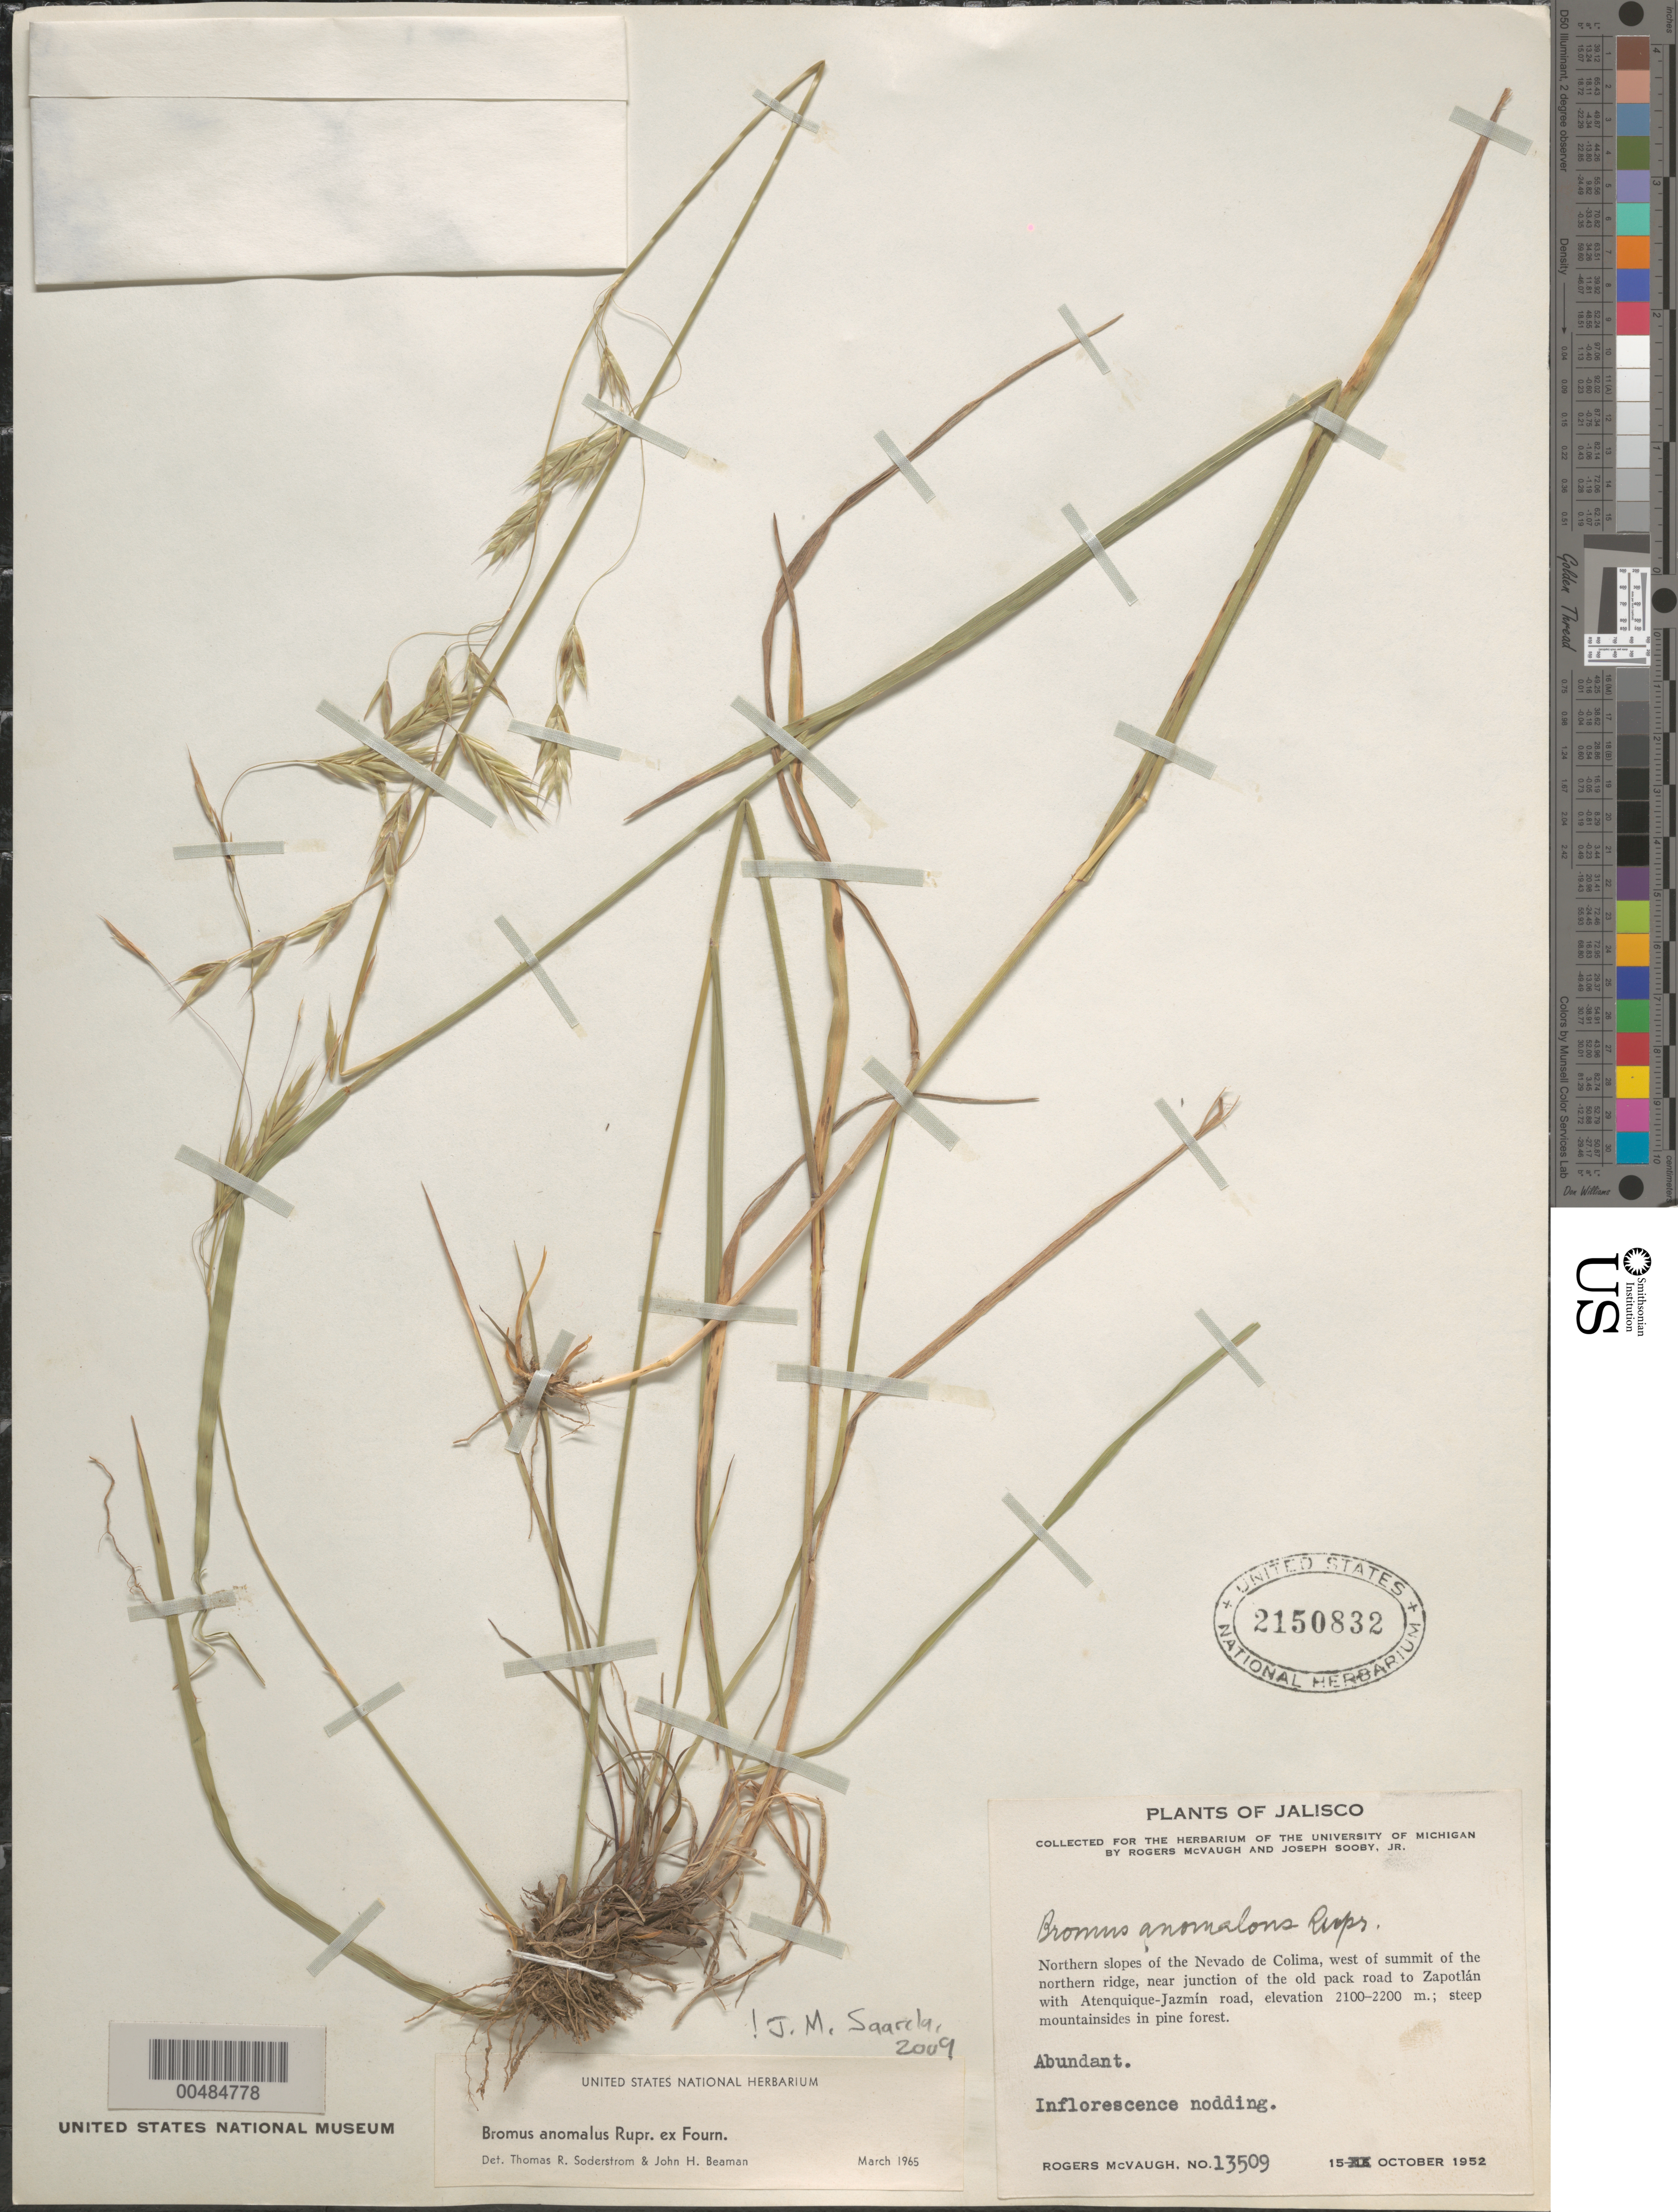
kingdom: Plantae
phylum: Tracheophyta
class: Liliopsida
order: Poales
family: Poaceae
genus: Bromus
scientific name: Bromus anomalus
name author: Rupr. ex E. Fourn.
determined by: Soderstrom, T. R.; Beaman, J. H.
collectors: R. McVaugh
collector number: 13509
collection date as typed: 15 Oct 1952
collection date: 1952-10-15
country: Mexico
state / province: Jalisco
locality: N slopes of the Nevado de Colima, W of summit of the N ridge, near junction of the old pack road to Zapotlán with Atenquique-...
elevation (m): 2100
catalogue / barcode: US 2150832